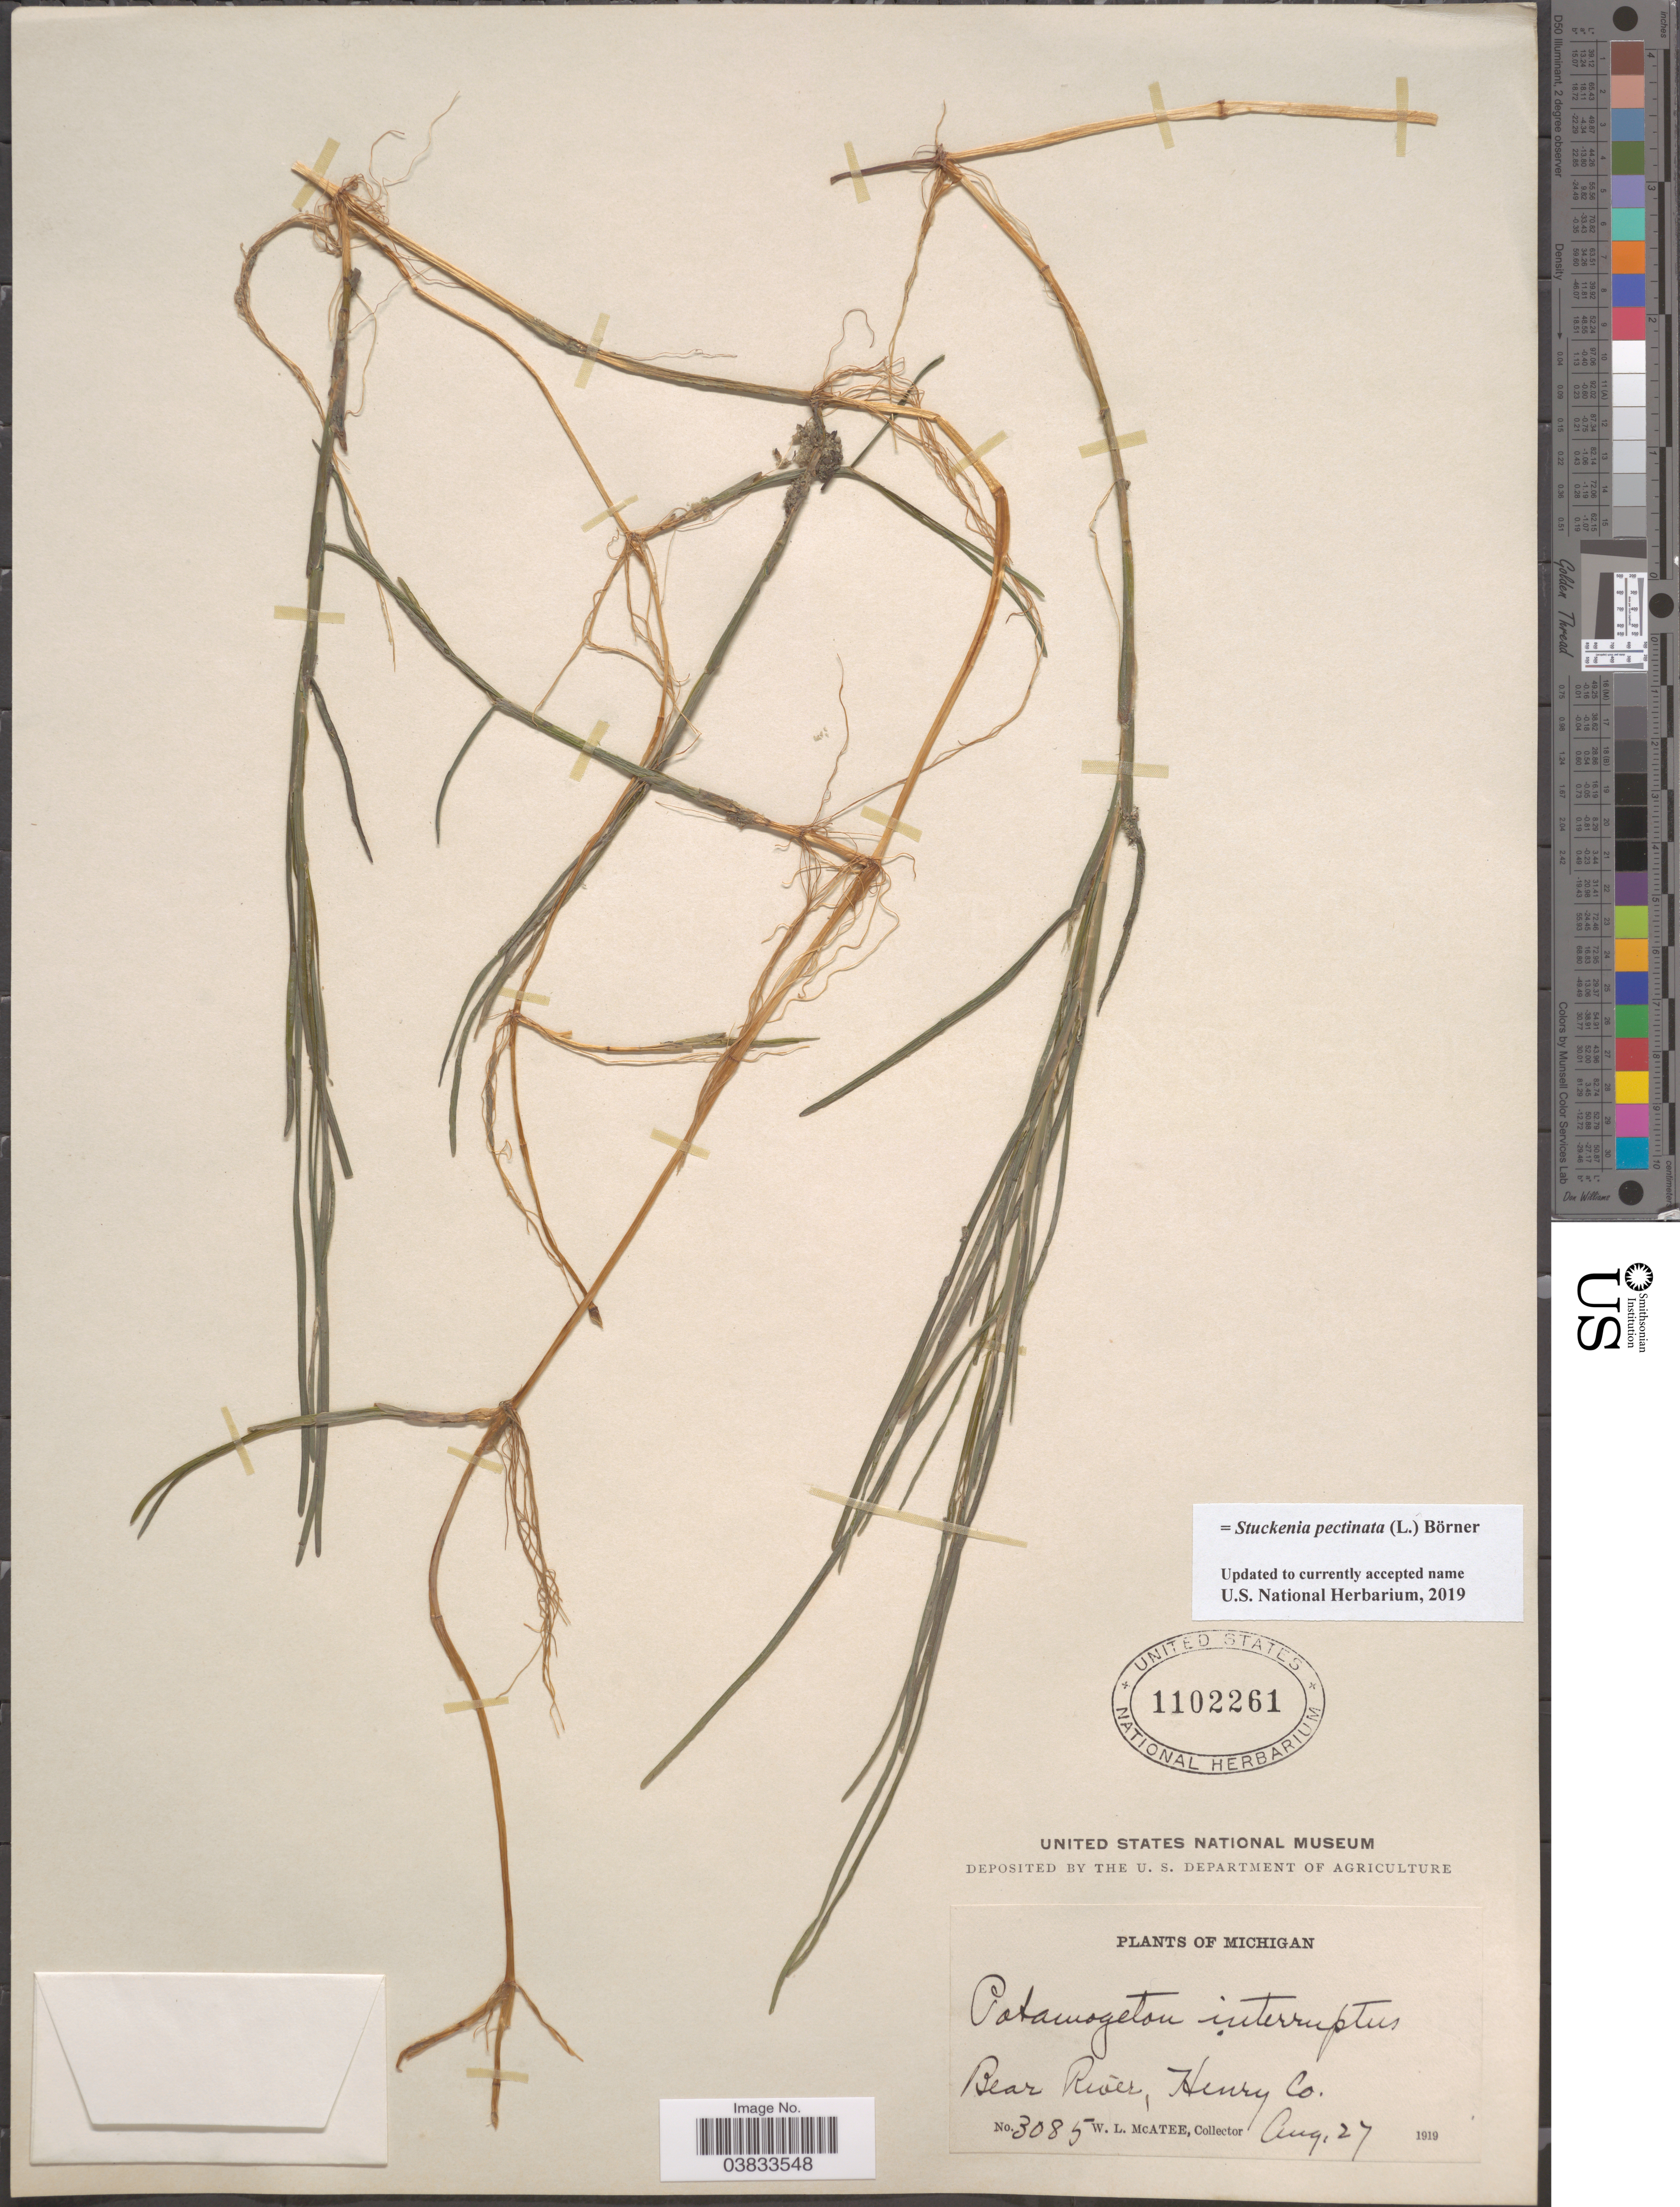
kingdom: Plantae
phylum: Tracheophyta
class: Liliopsida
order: Alismatales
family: Potamogetonaceae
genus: Stuckenia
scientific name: Stuckenia pectinata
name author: (L.) Börner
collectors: W. McAtee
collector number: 3085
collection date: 1919-08-27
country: United States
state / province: Michigan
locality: Bear River, Henry Co.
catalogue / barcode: US 1102261